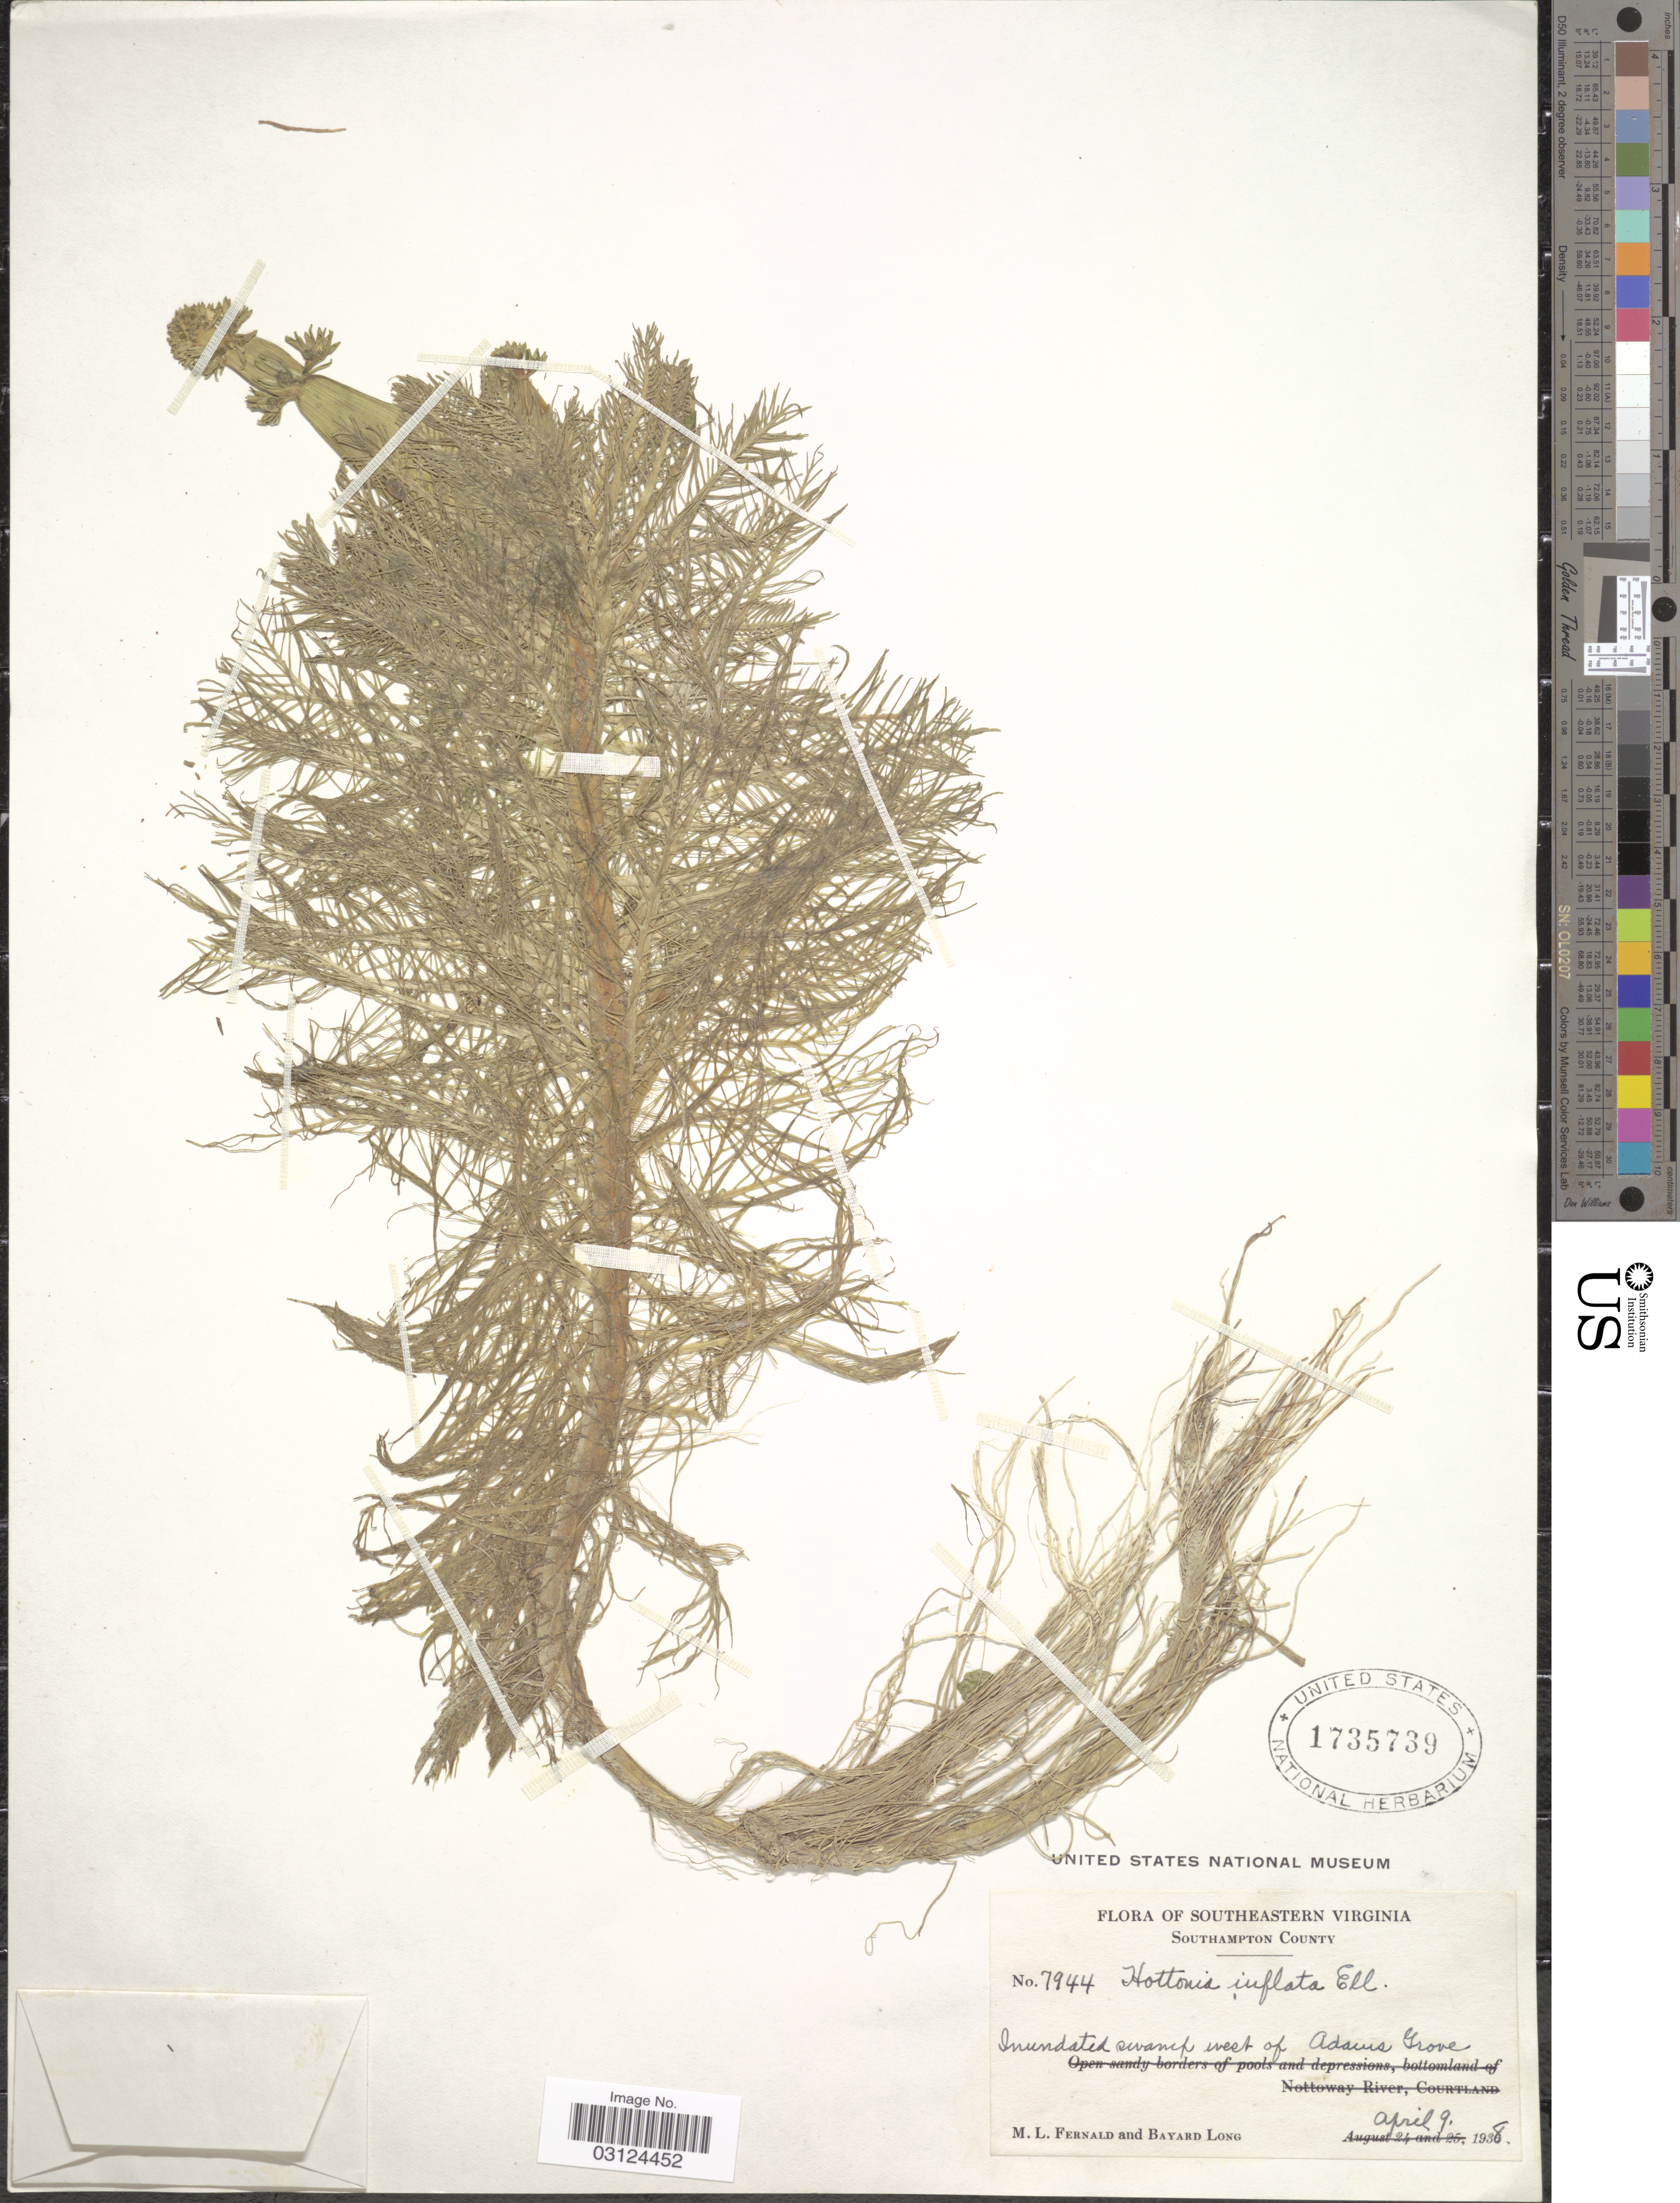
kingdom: Plantae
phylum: Tracheophyta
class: Magnoliopsida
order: Ericales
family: Primulaceae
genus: Hottonia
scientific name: Hottonia inflata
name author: Elliott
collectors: M. L. Fernald & B. Long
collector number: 7944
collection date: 1938-04-09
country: United States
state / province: Virginia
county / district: Southampton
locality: Southeastern Virginia, Southampton County, Inundated swamp west of Adams Grove.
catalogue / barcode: US 1735739